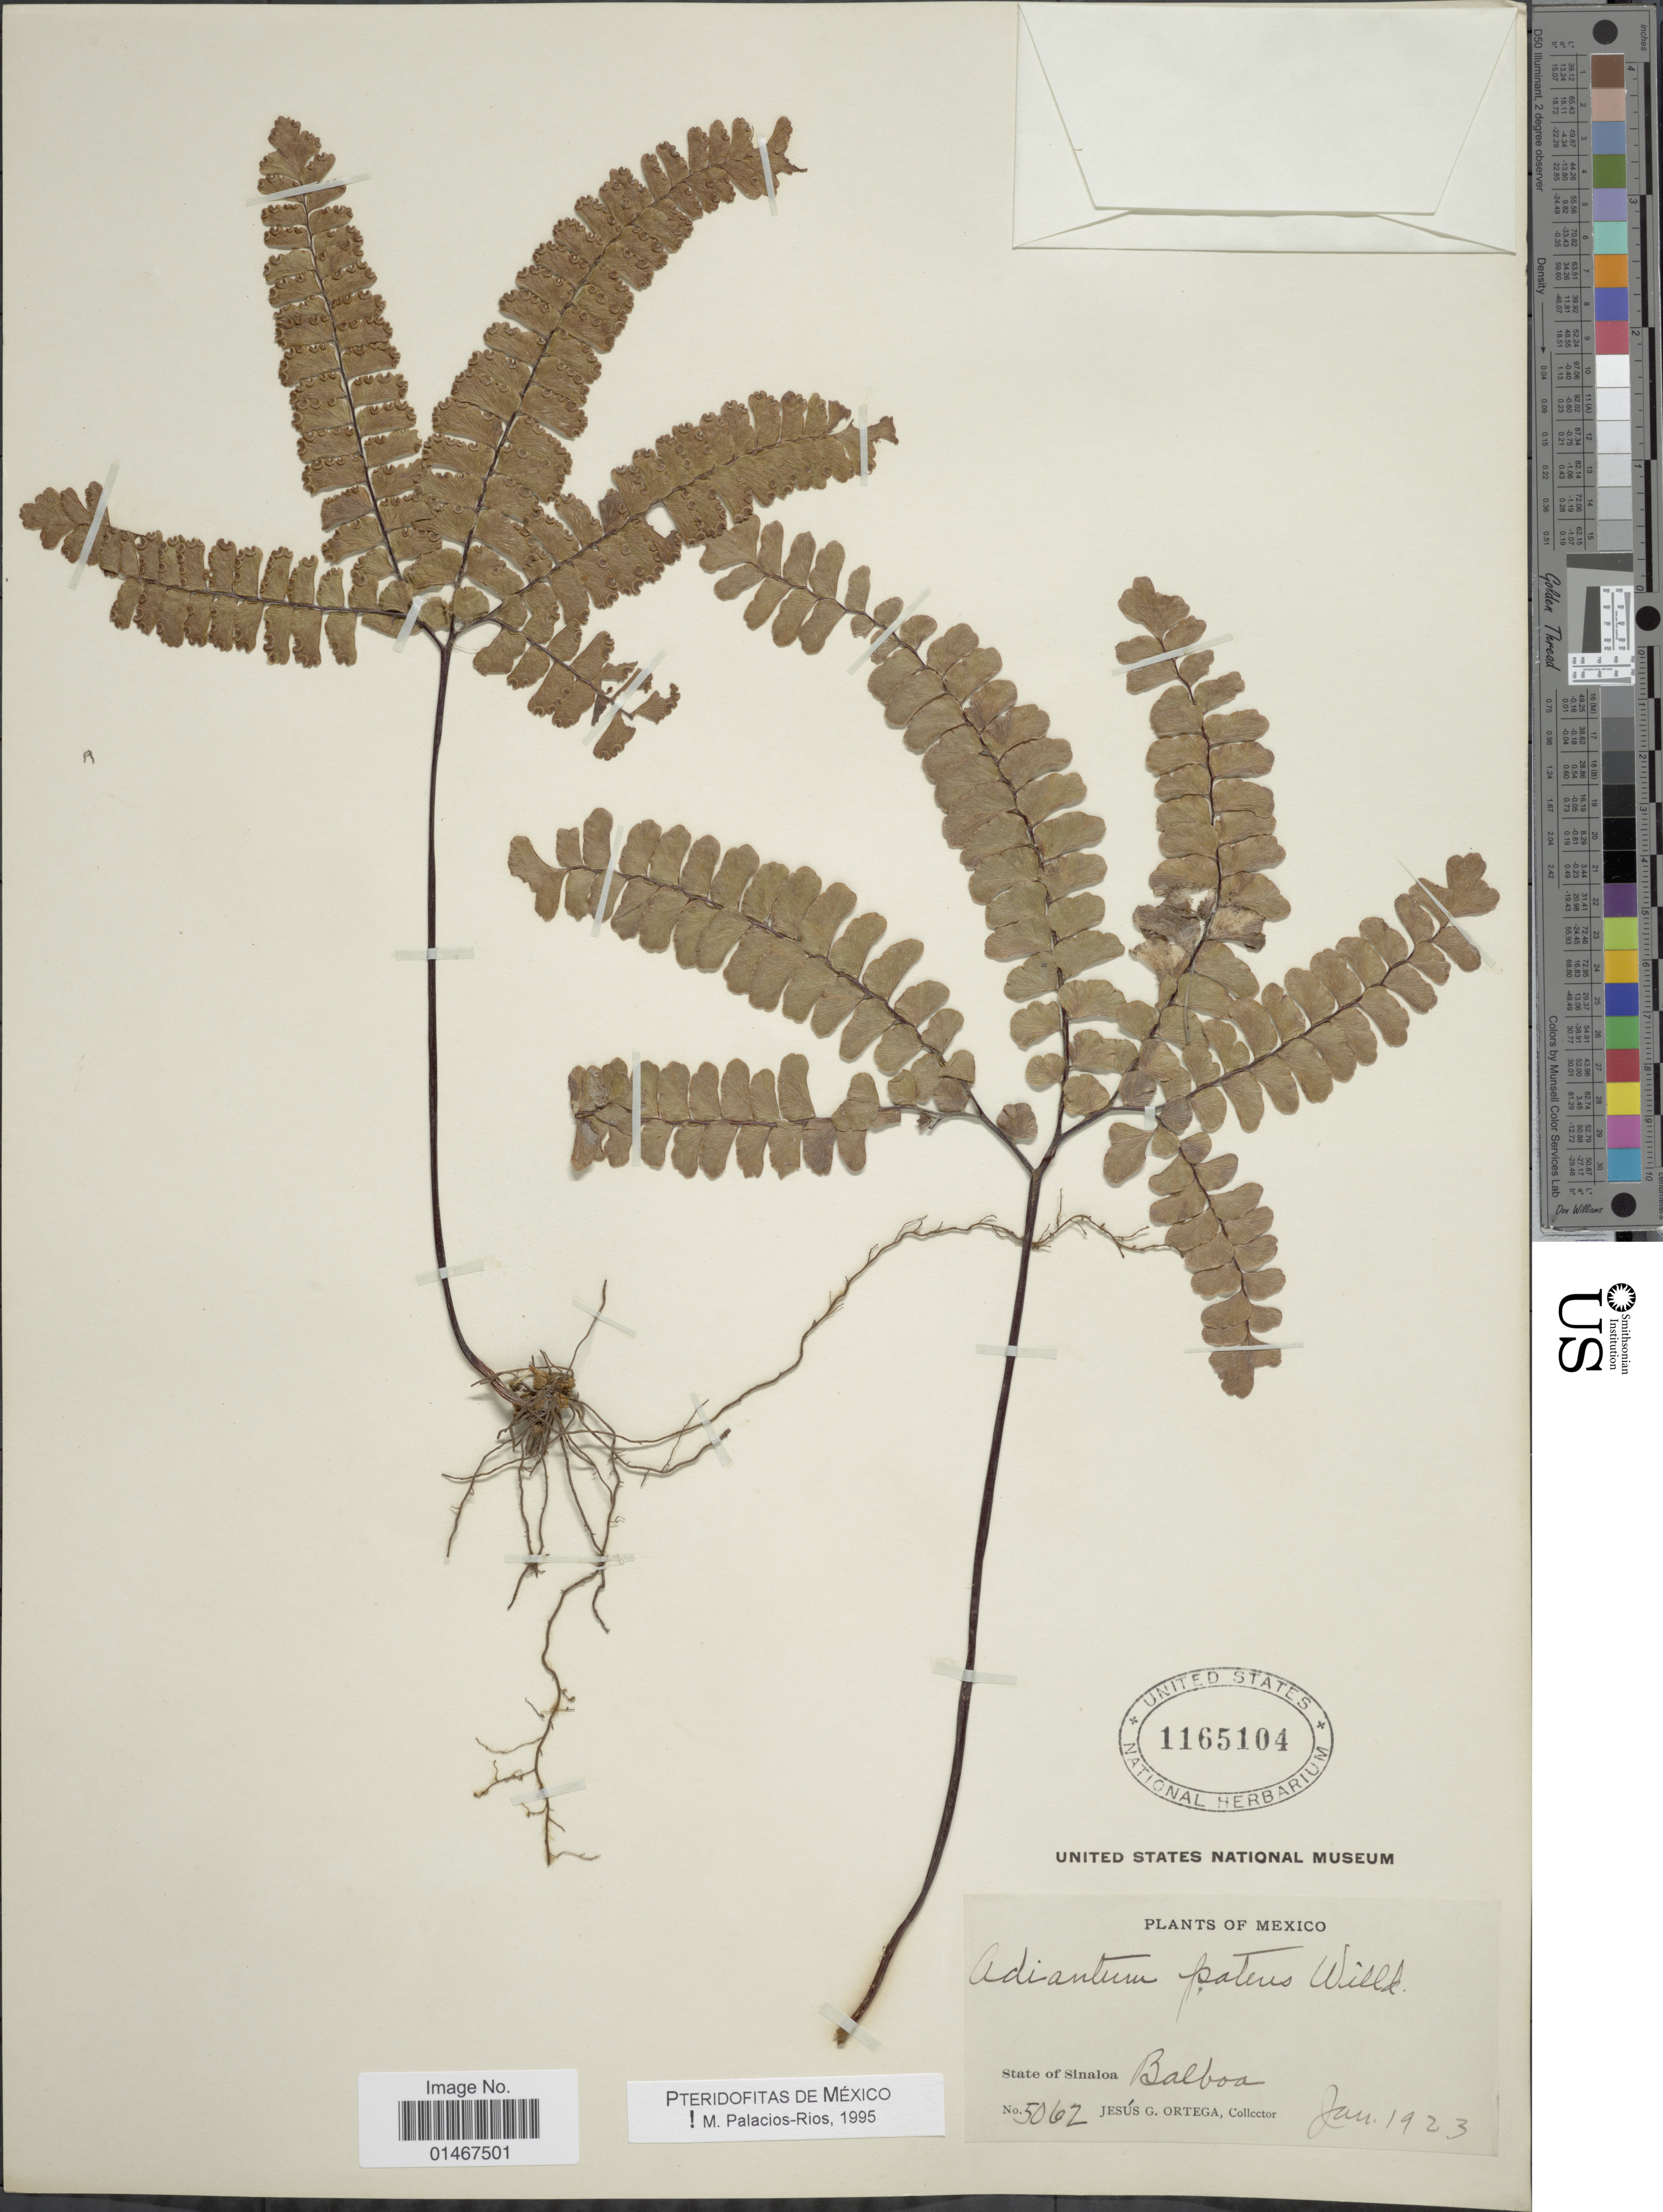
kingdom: Plantae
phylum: Tracheophyta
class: Polypodiopsida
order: Polypodiales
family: Pteridaceae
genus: Adiantum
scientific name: Adiantum patens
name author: Willd.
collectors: J. Ortega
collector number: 5062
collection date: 1923-01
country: Mexico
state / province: Sinaloa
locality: State of Sinaloa Balboa.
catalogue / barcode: US 1165104